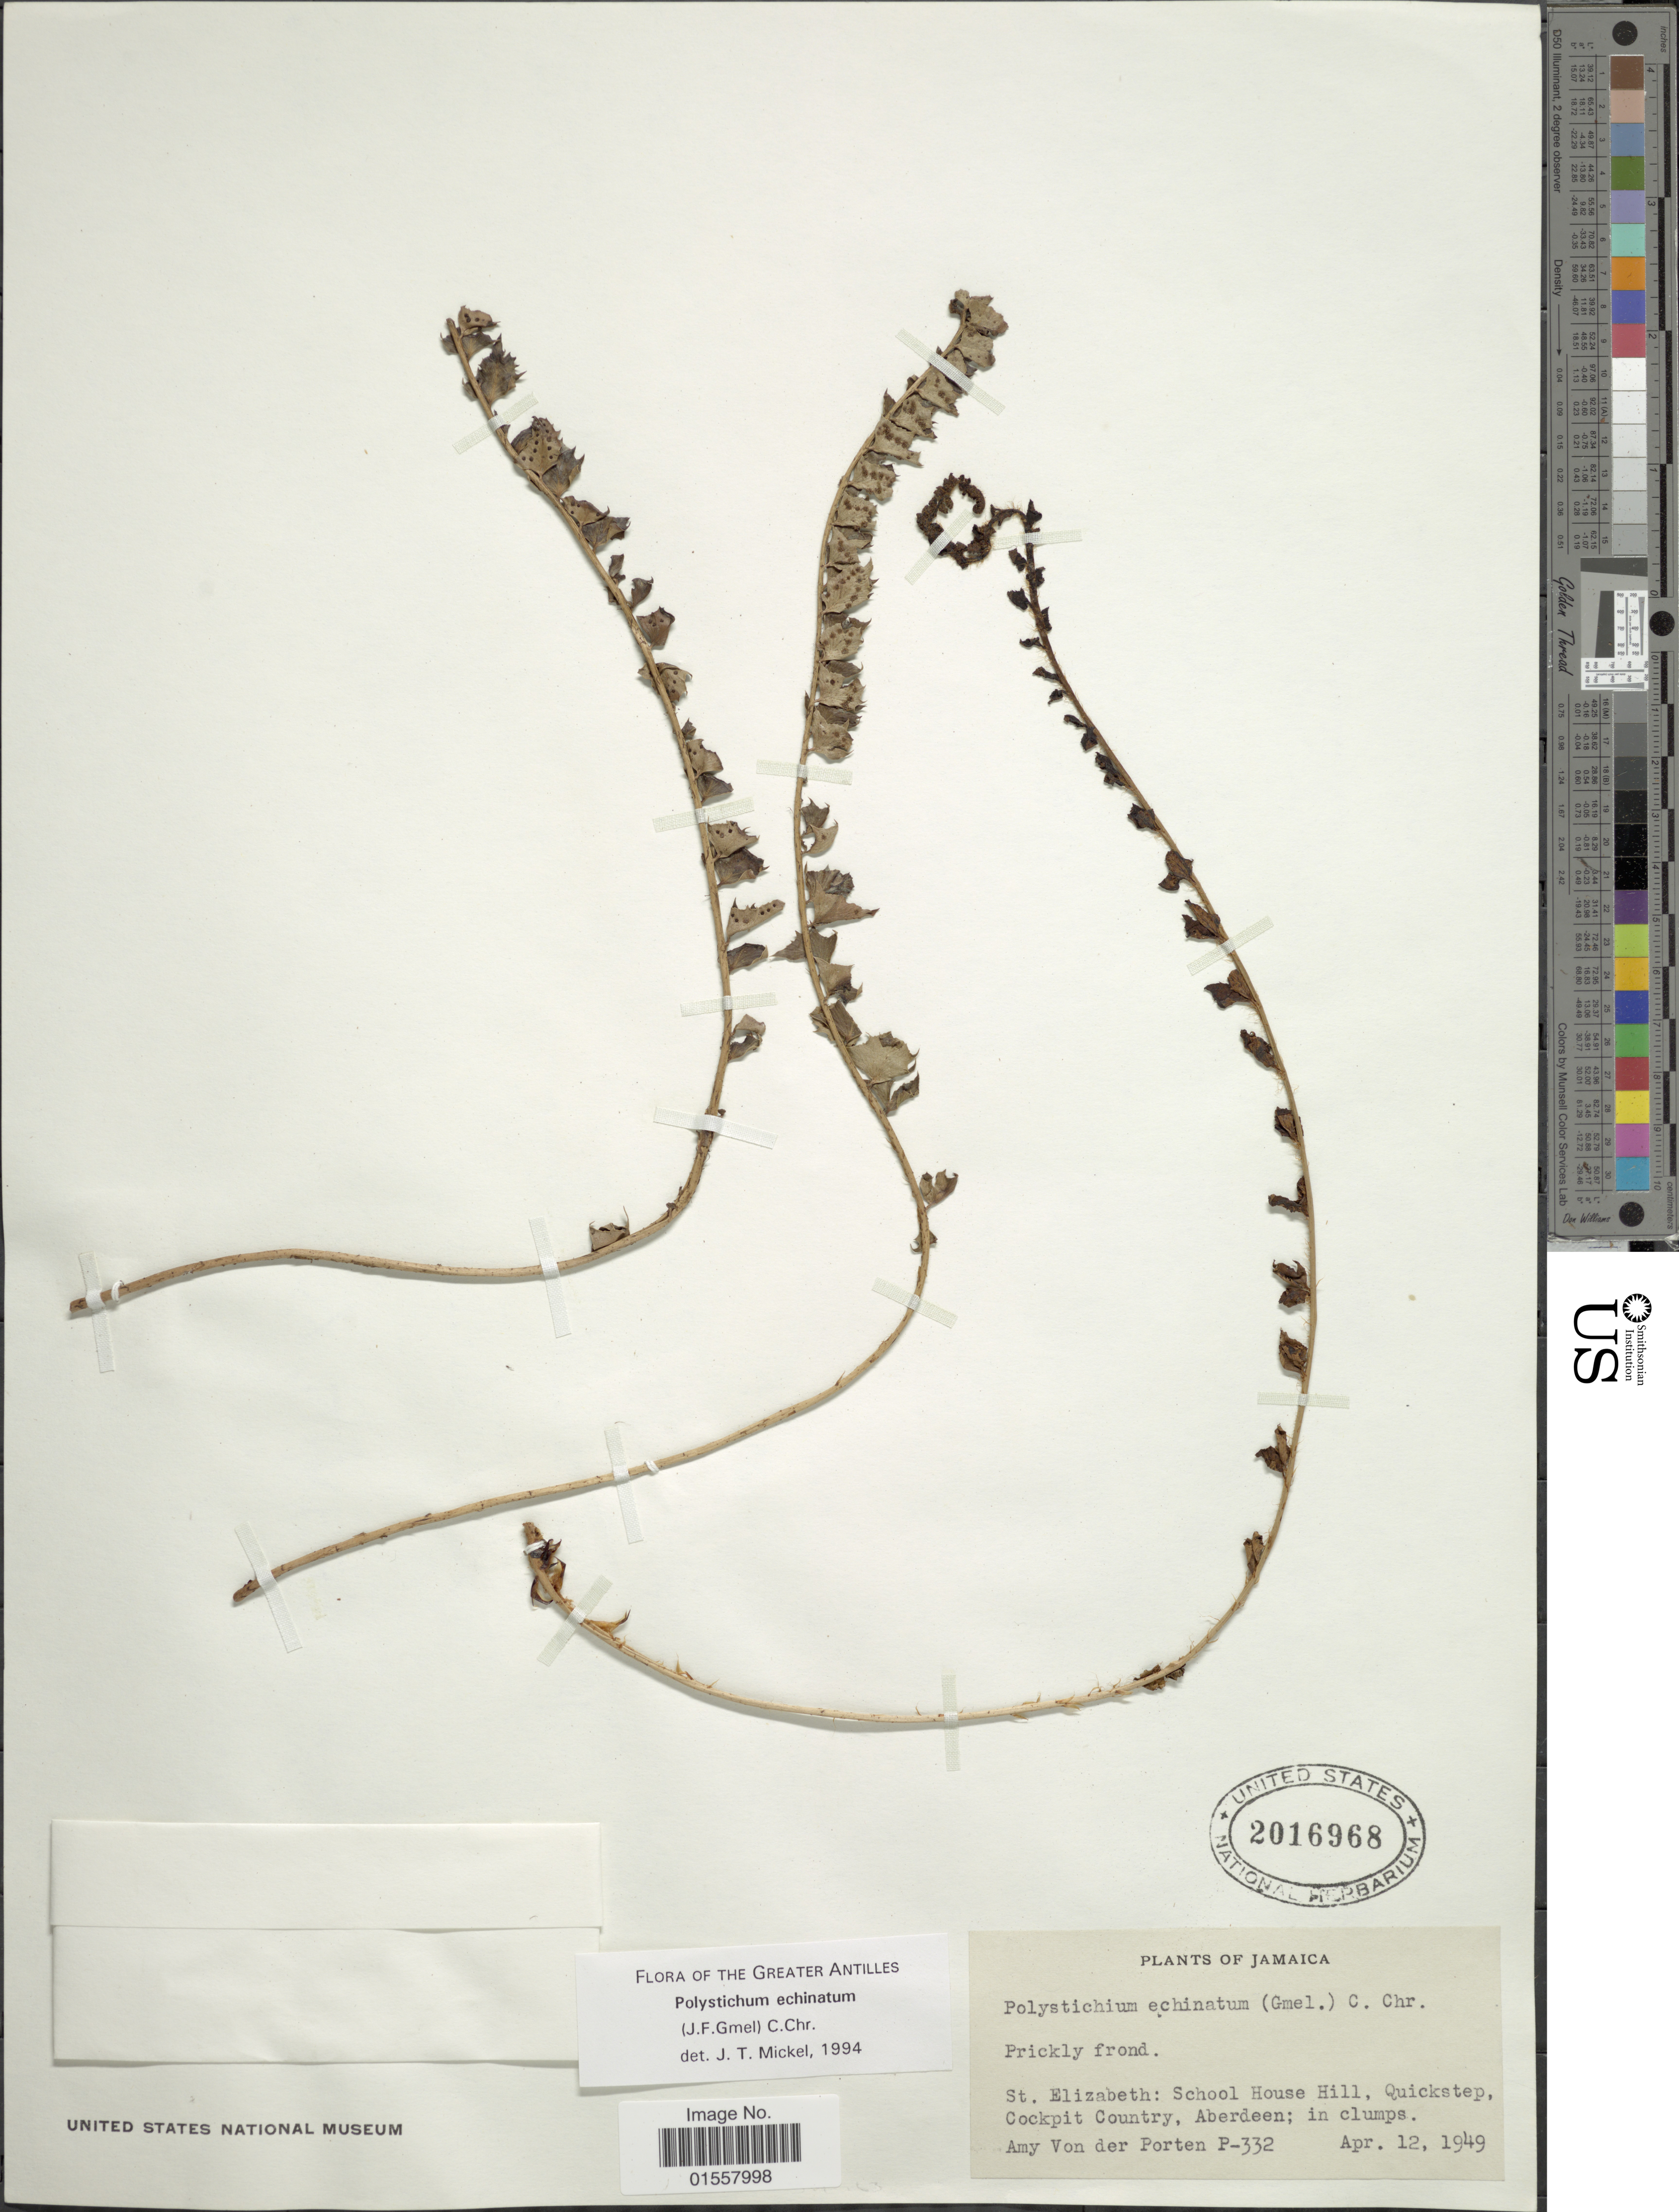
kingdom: Plantae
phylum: Tracheophyta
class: Polypodiopsida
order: Polypodiales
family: Dryopteridaceae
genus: Polystichum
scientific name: Polystichum echinatum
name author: (J.F. Gmel.) C. Chr.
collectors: A. von der Porten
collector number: P-332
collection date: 1949-04-12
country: Jamaica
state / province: Saint Elizabeth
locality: St. Elizabeth: School House Hill, Quickstep, Cockpit County, Aberdeen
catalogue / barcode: US 2016968